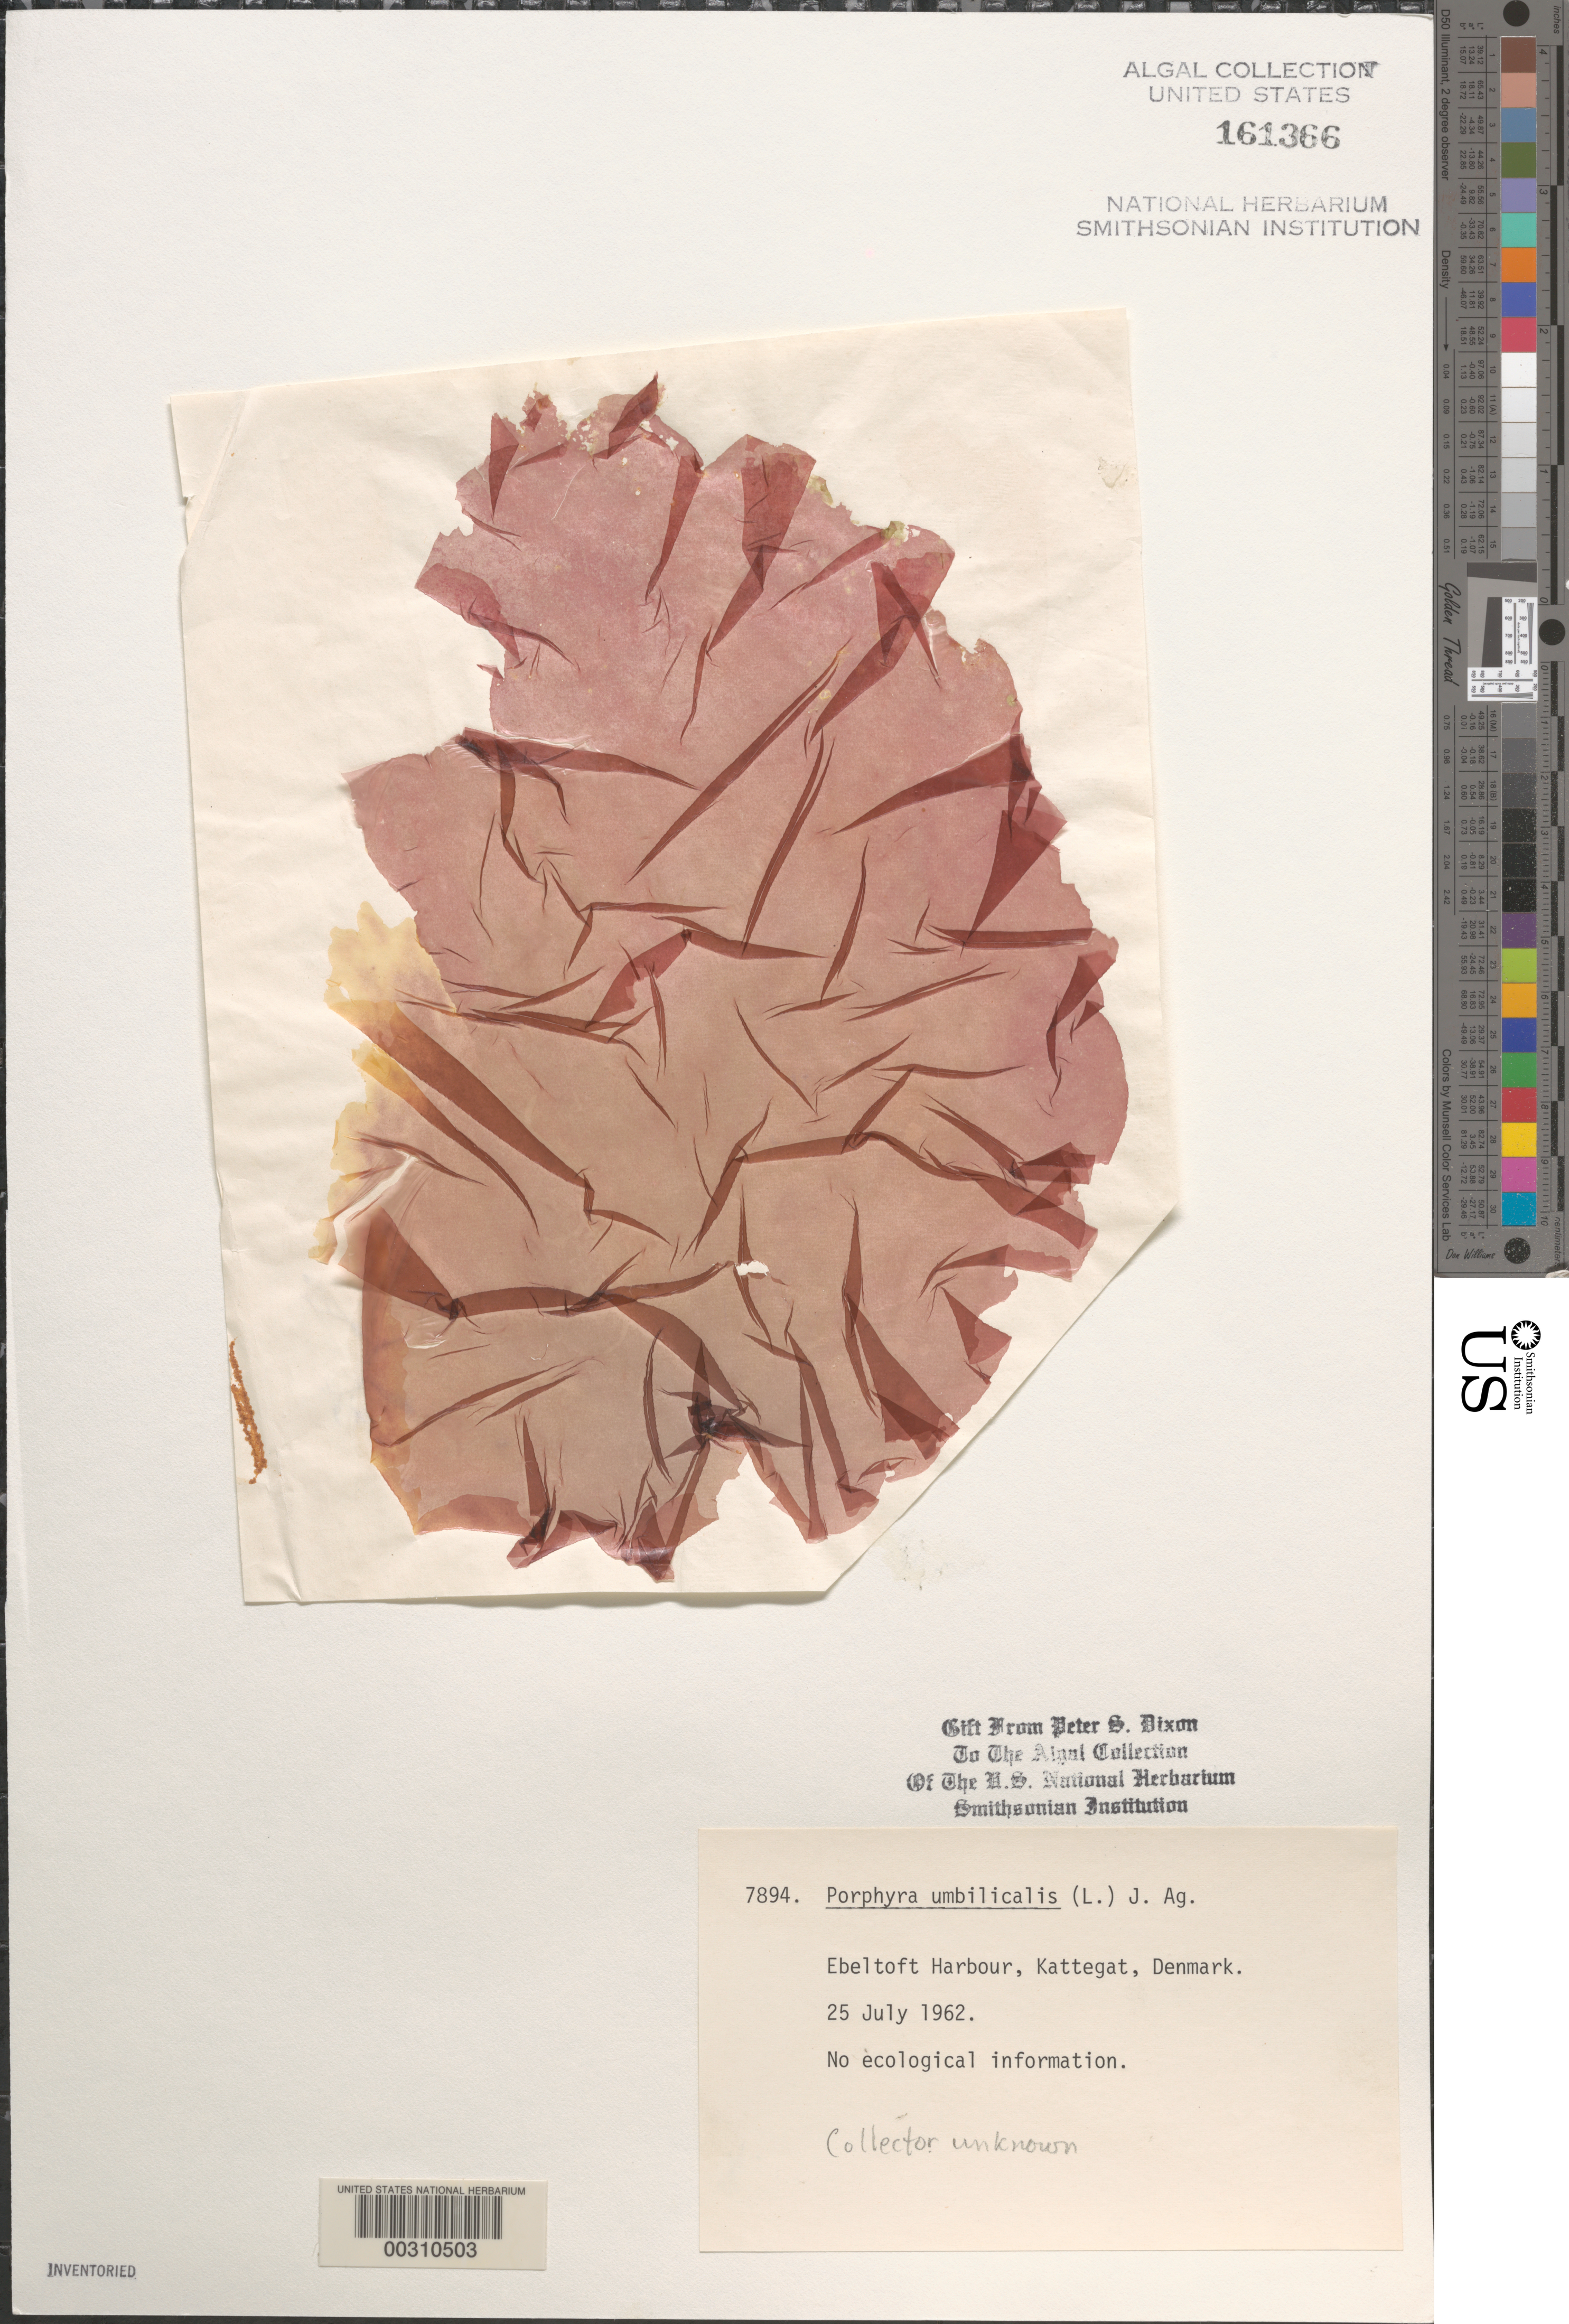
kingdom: Plantae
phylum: Rhodophyta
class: Bangiophyceae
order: Bangiales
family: Bangiaceae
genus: Porphyra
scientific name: Porphyra umbilicalis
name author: Kütz.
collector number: PSD 7894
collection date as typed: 25 Jul 1962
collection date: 1962-07-25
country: Denmark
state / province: Midtjylland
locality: Ebeltoft Harbor, Kattegat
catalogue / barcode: US 161366